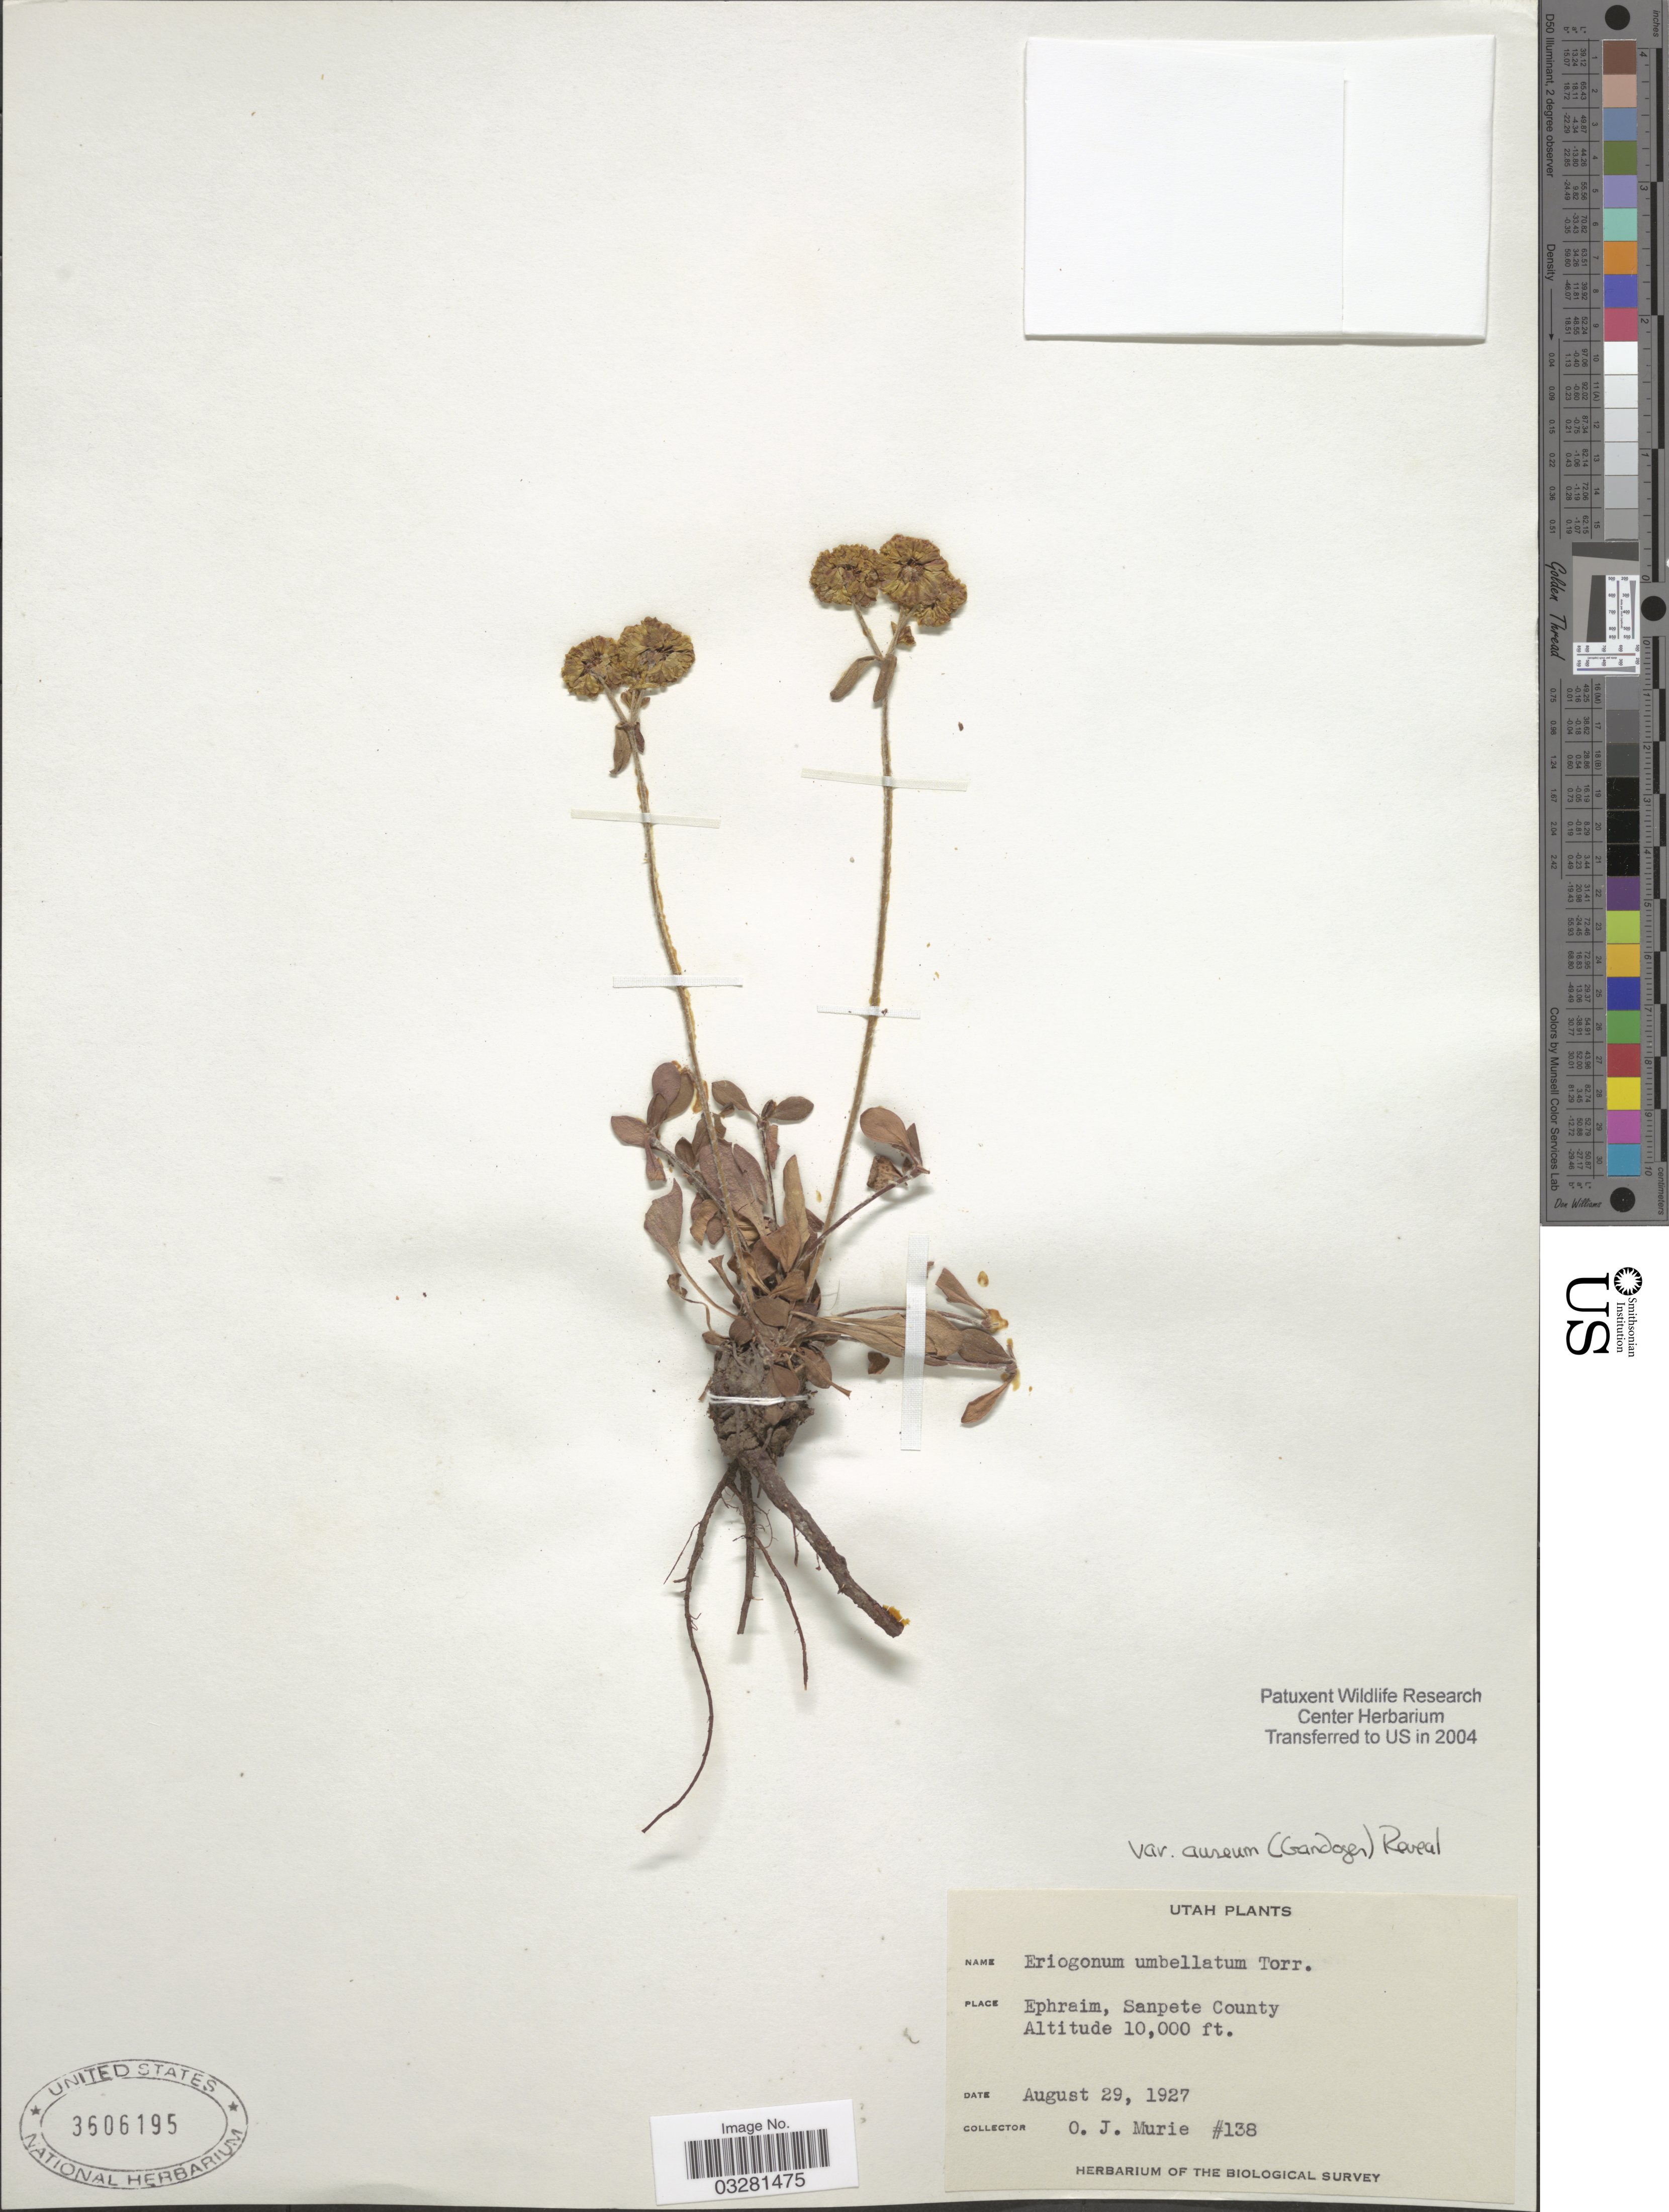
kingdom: Plantae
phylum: Tracheophyta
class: Magnoliopsida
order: Caryophyllales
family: Polygonaceae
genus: Eriogonum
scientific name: Eriogonum umbellatum var. aureum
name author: (Gand.) Reveal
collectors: O. Murie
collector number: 138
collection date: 1927-08-29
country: United States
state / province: Utah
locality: Ephraim, Sanpete County.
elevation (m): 3048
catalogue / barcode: US 3606195